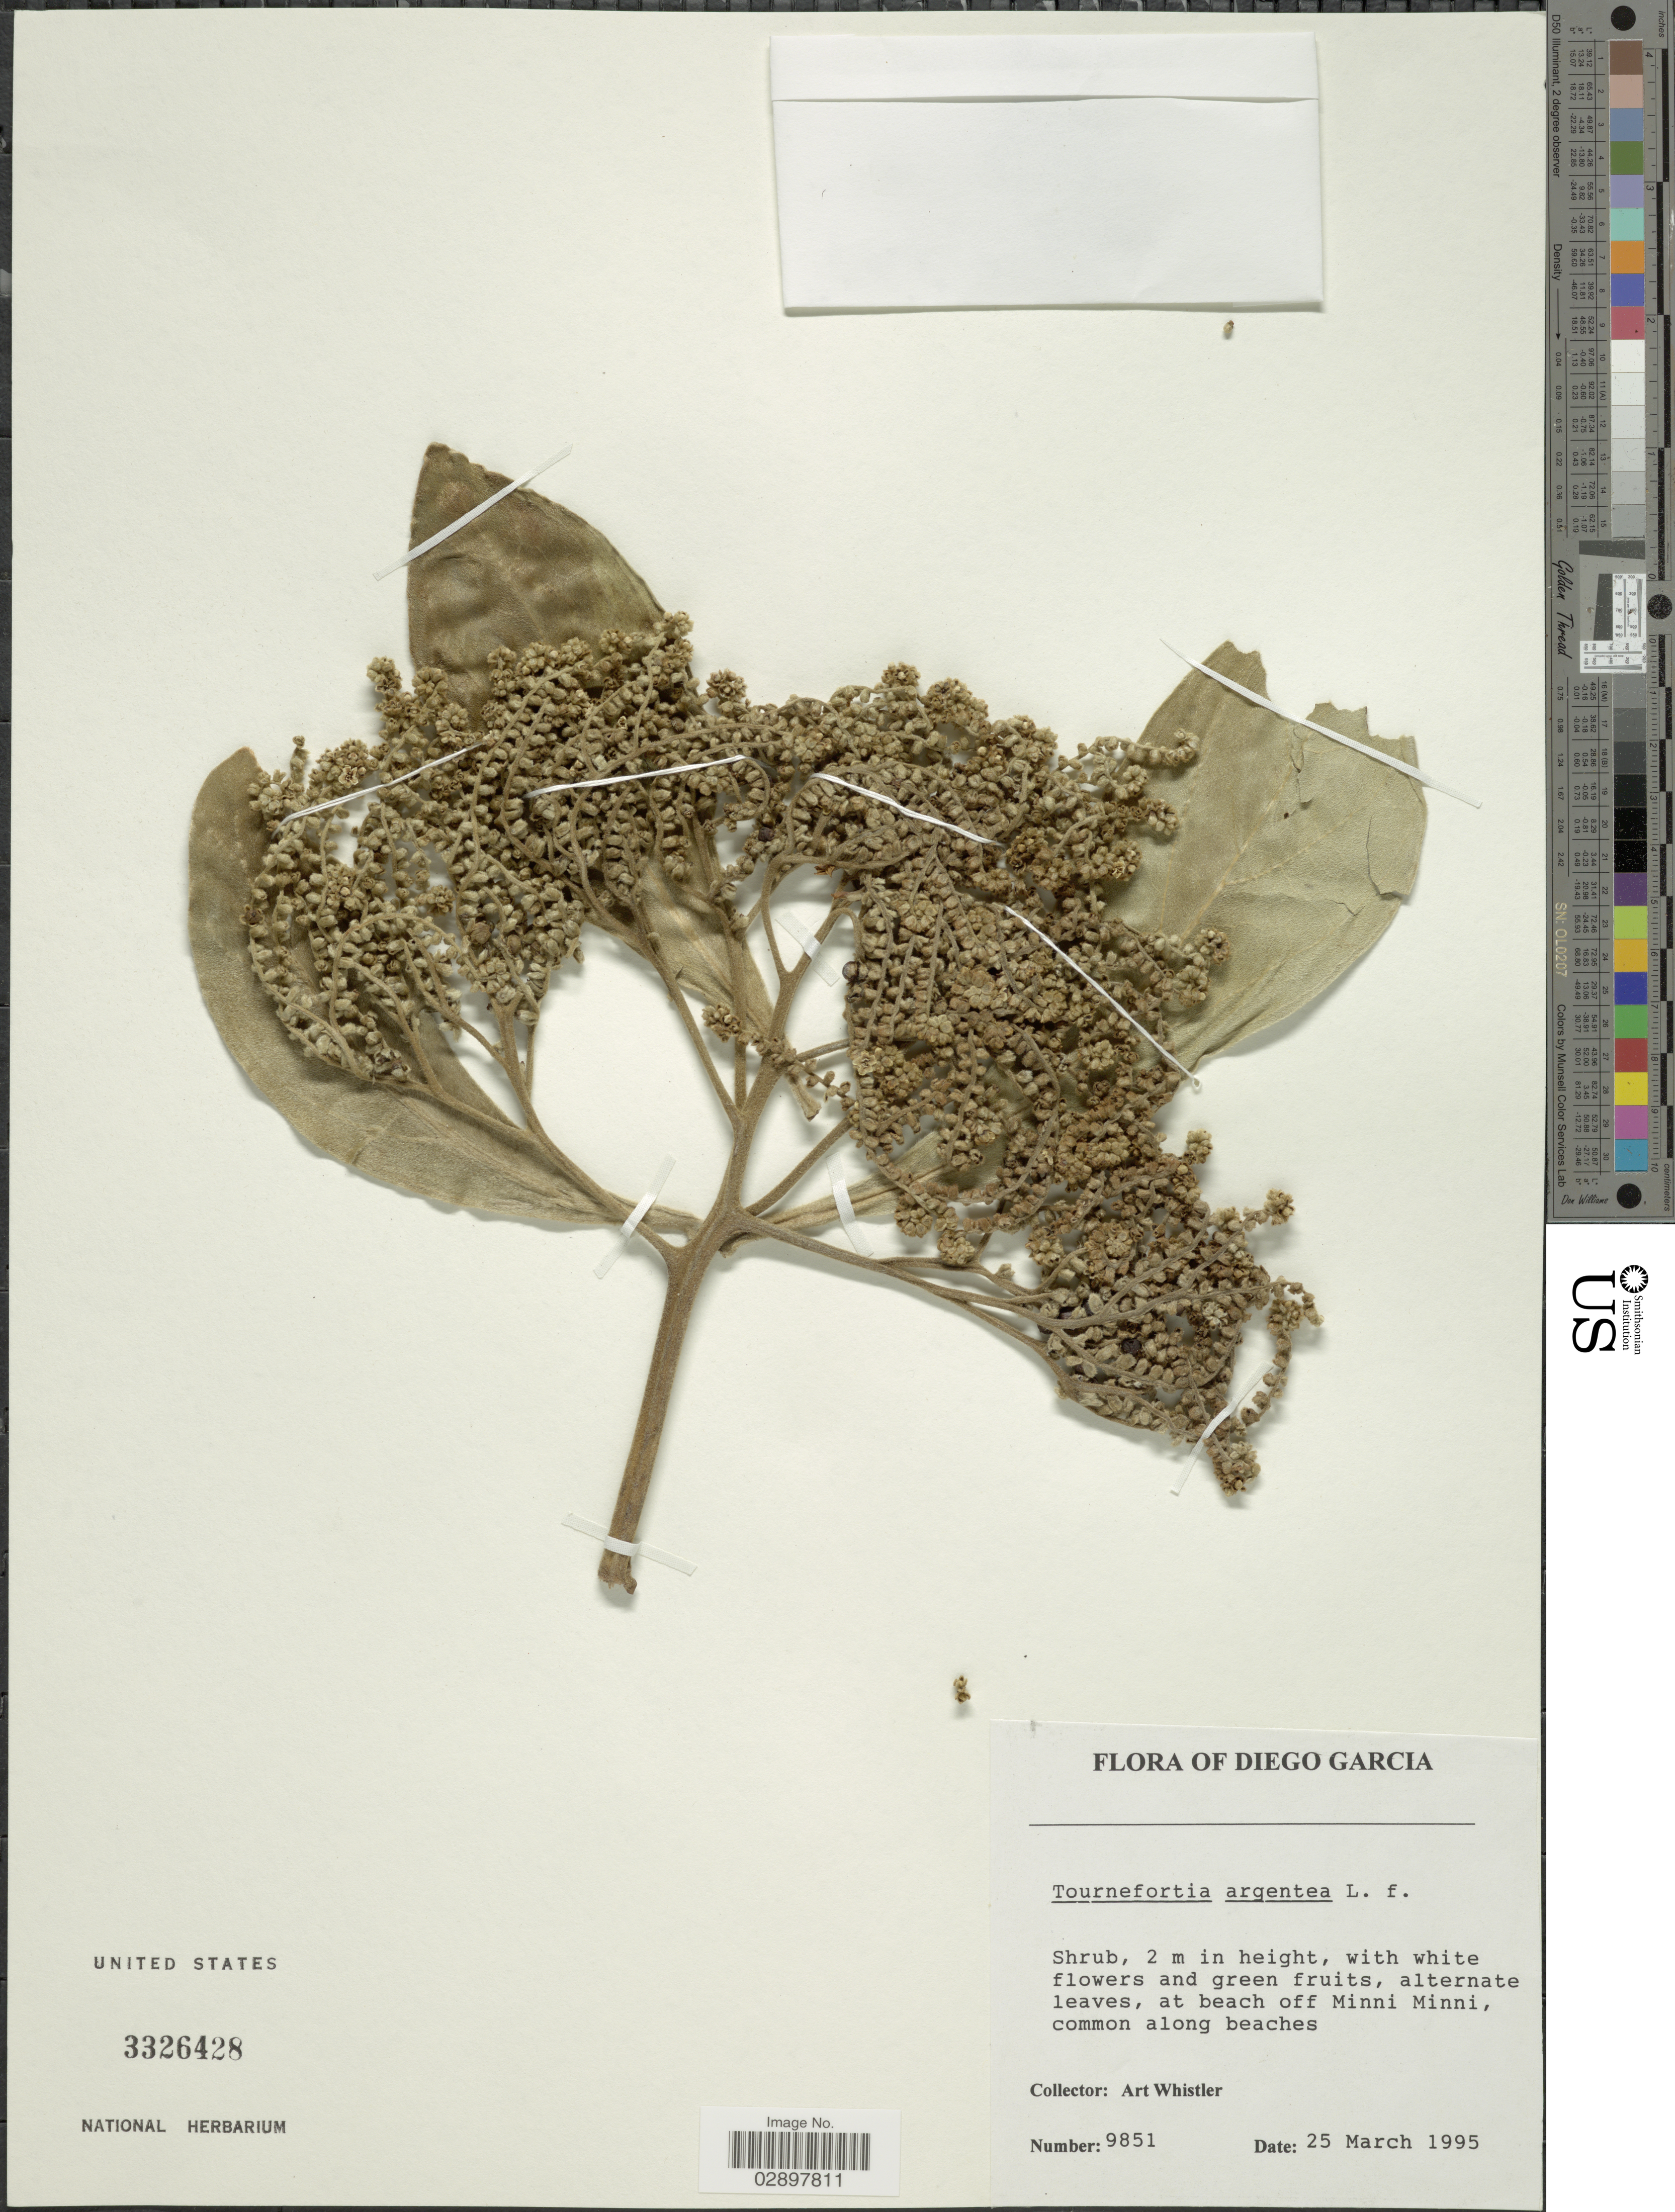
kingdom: Plantae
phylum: Tracheophyta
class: Magnoliopsida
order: Boraginales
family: Heliotropiaceae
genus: Tournefortia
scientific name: Tournefortia messerschmidia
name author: Sweet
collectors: A. Whistler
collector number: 9851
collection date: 1995-03-25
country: British Indian Ocean Territory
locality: Diego Garcia, at beach off Minni Minni, common along beaches.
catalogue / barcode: US 3326428